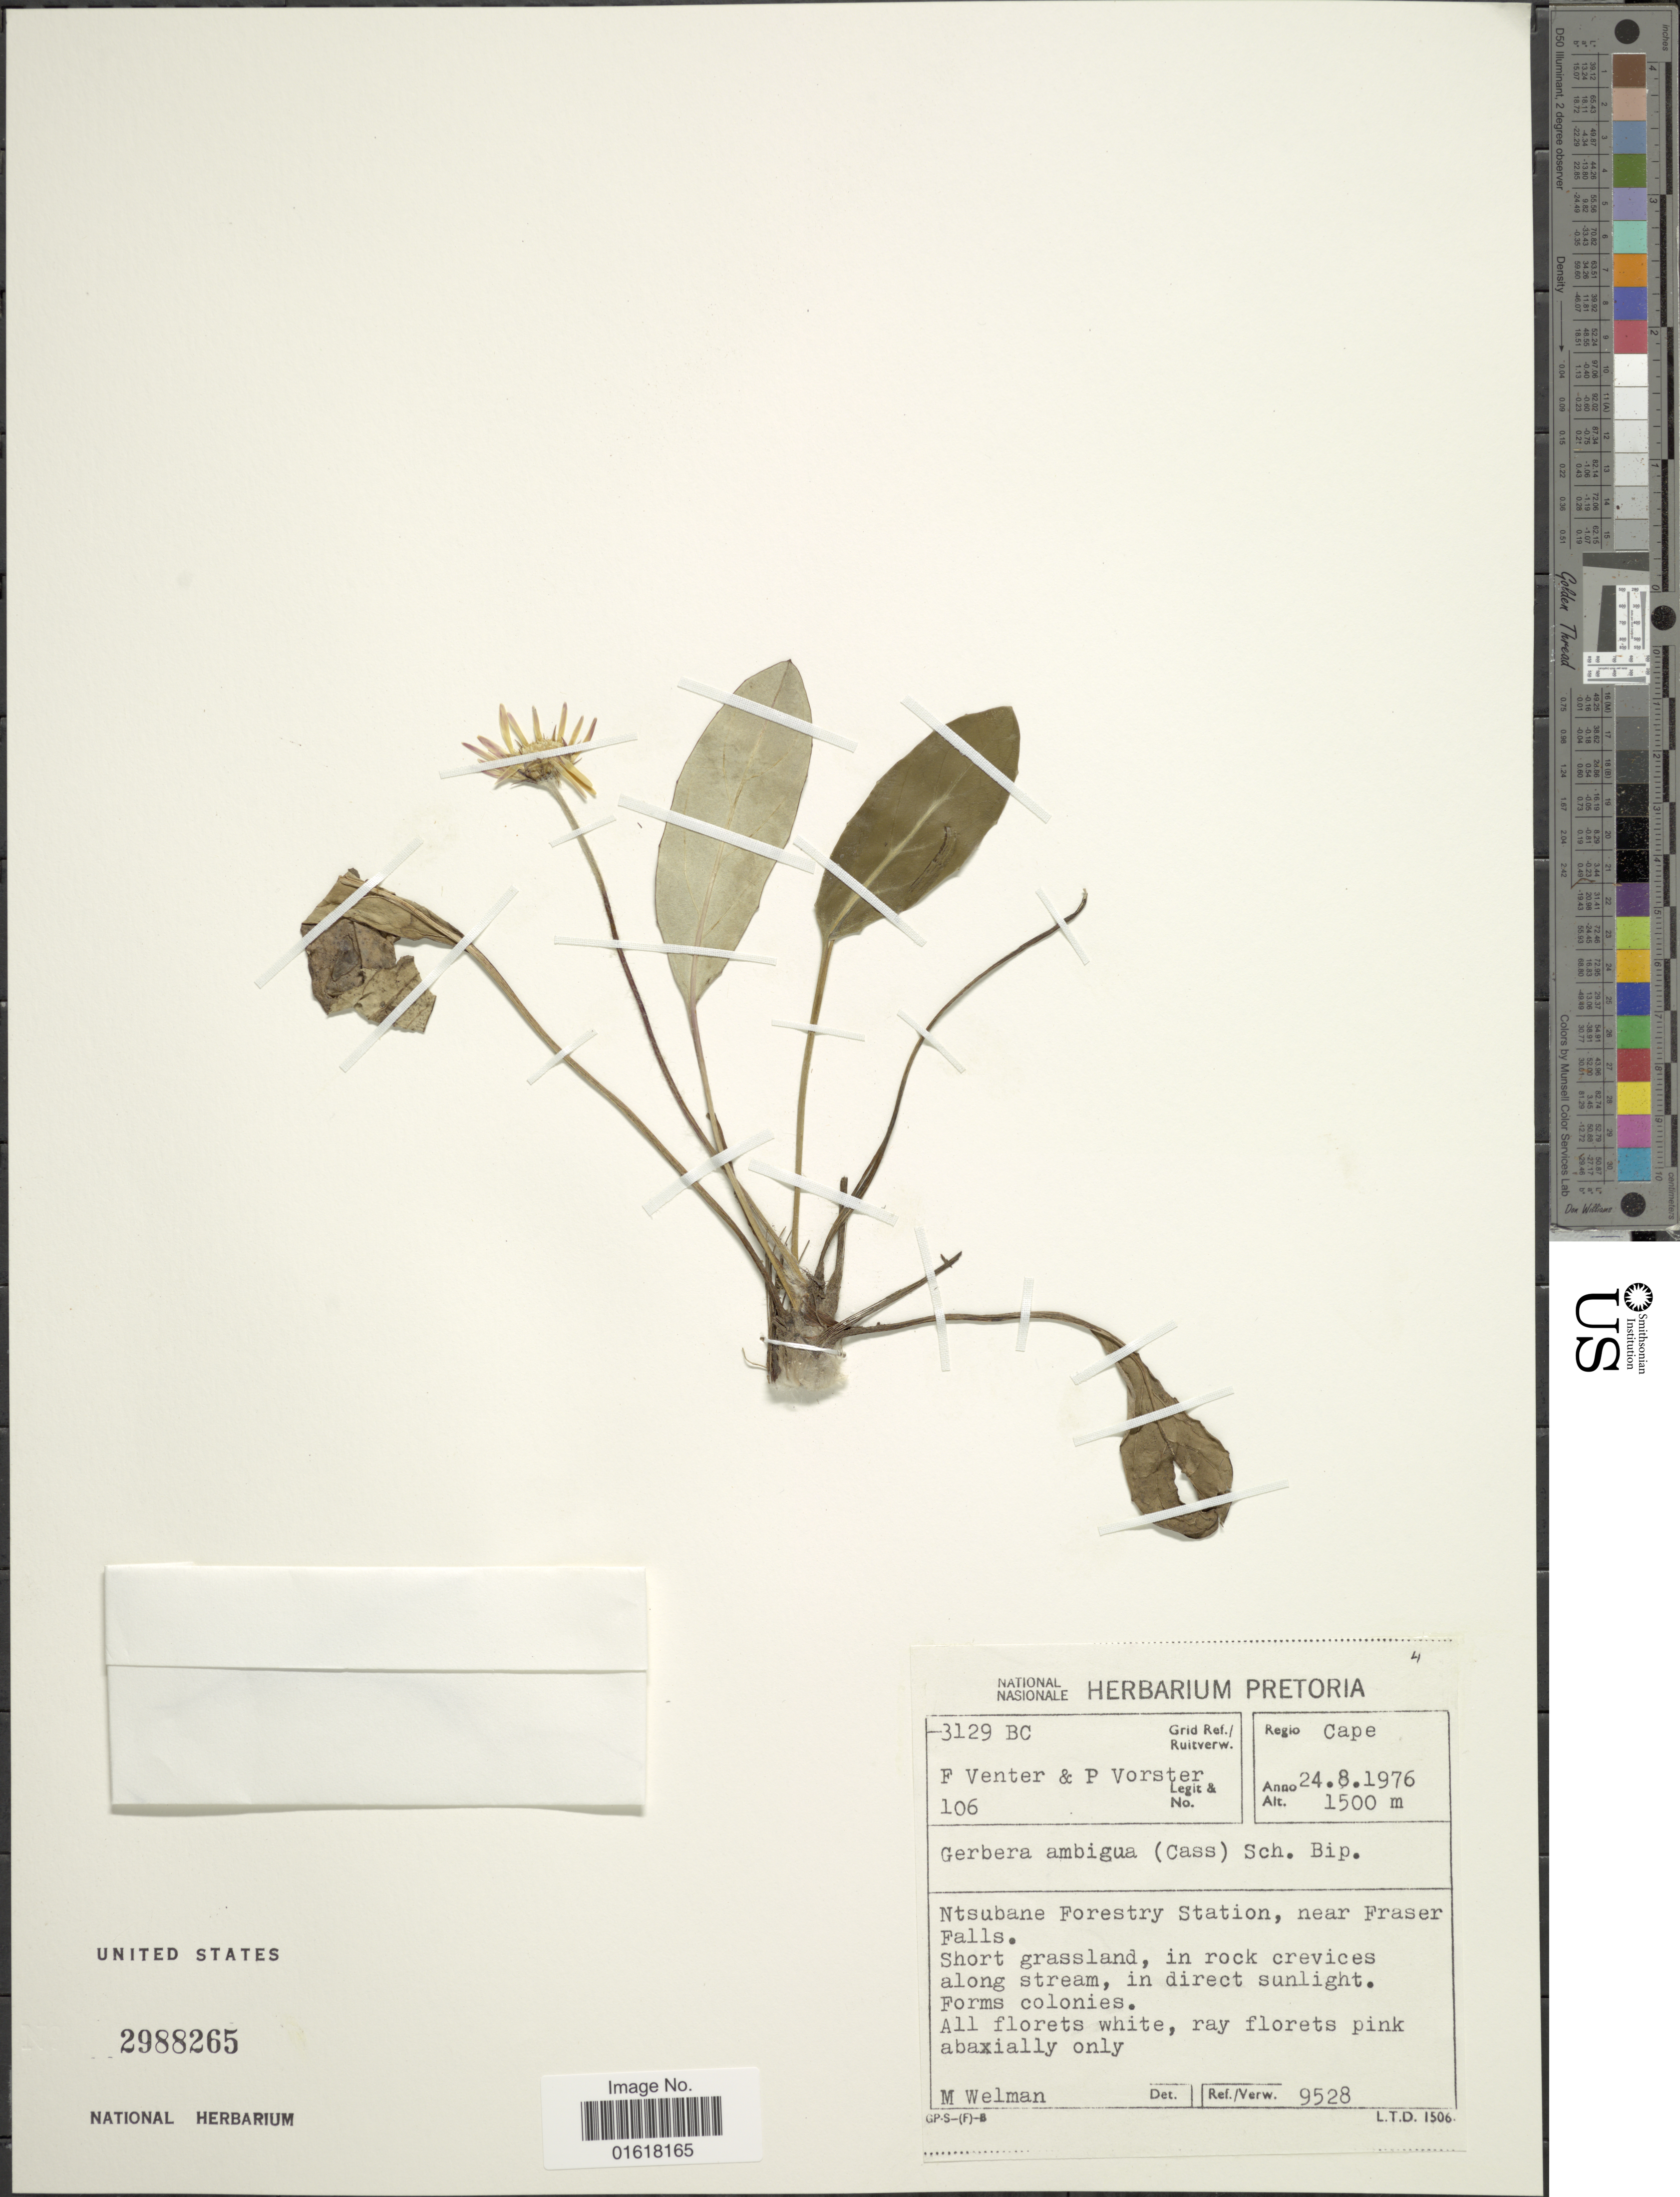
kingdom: Plantae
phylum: Tracheophyta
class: Magnoliopsida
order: Asterales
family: Asteraceae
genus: Gerbera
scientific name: Gerbera ambigua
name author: (Cass.) Sch. Bip.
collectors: F. Venter & P. Vorster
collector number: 106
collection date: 1976-08-24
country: South Africa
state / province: Eastern Cape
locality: Regio Cape. Ntsubane Forestry Station, near Fraser Falls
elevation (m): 1500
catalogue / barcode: US 2988265